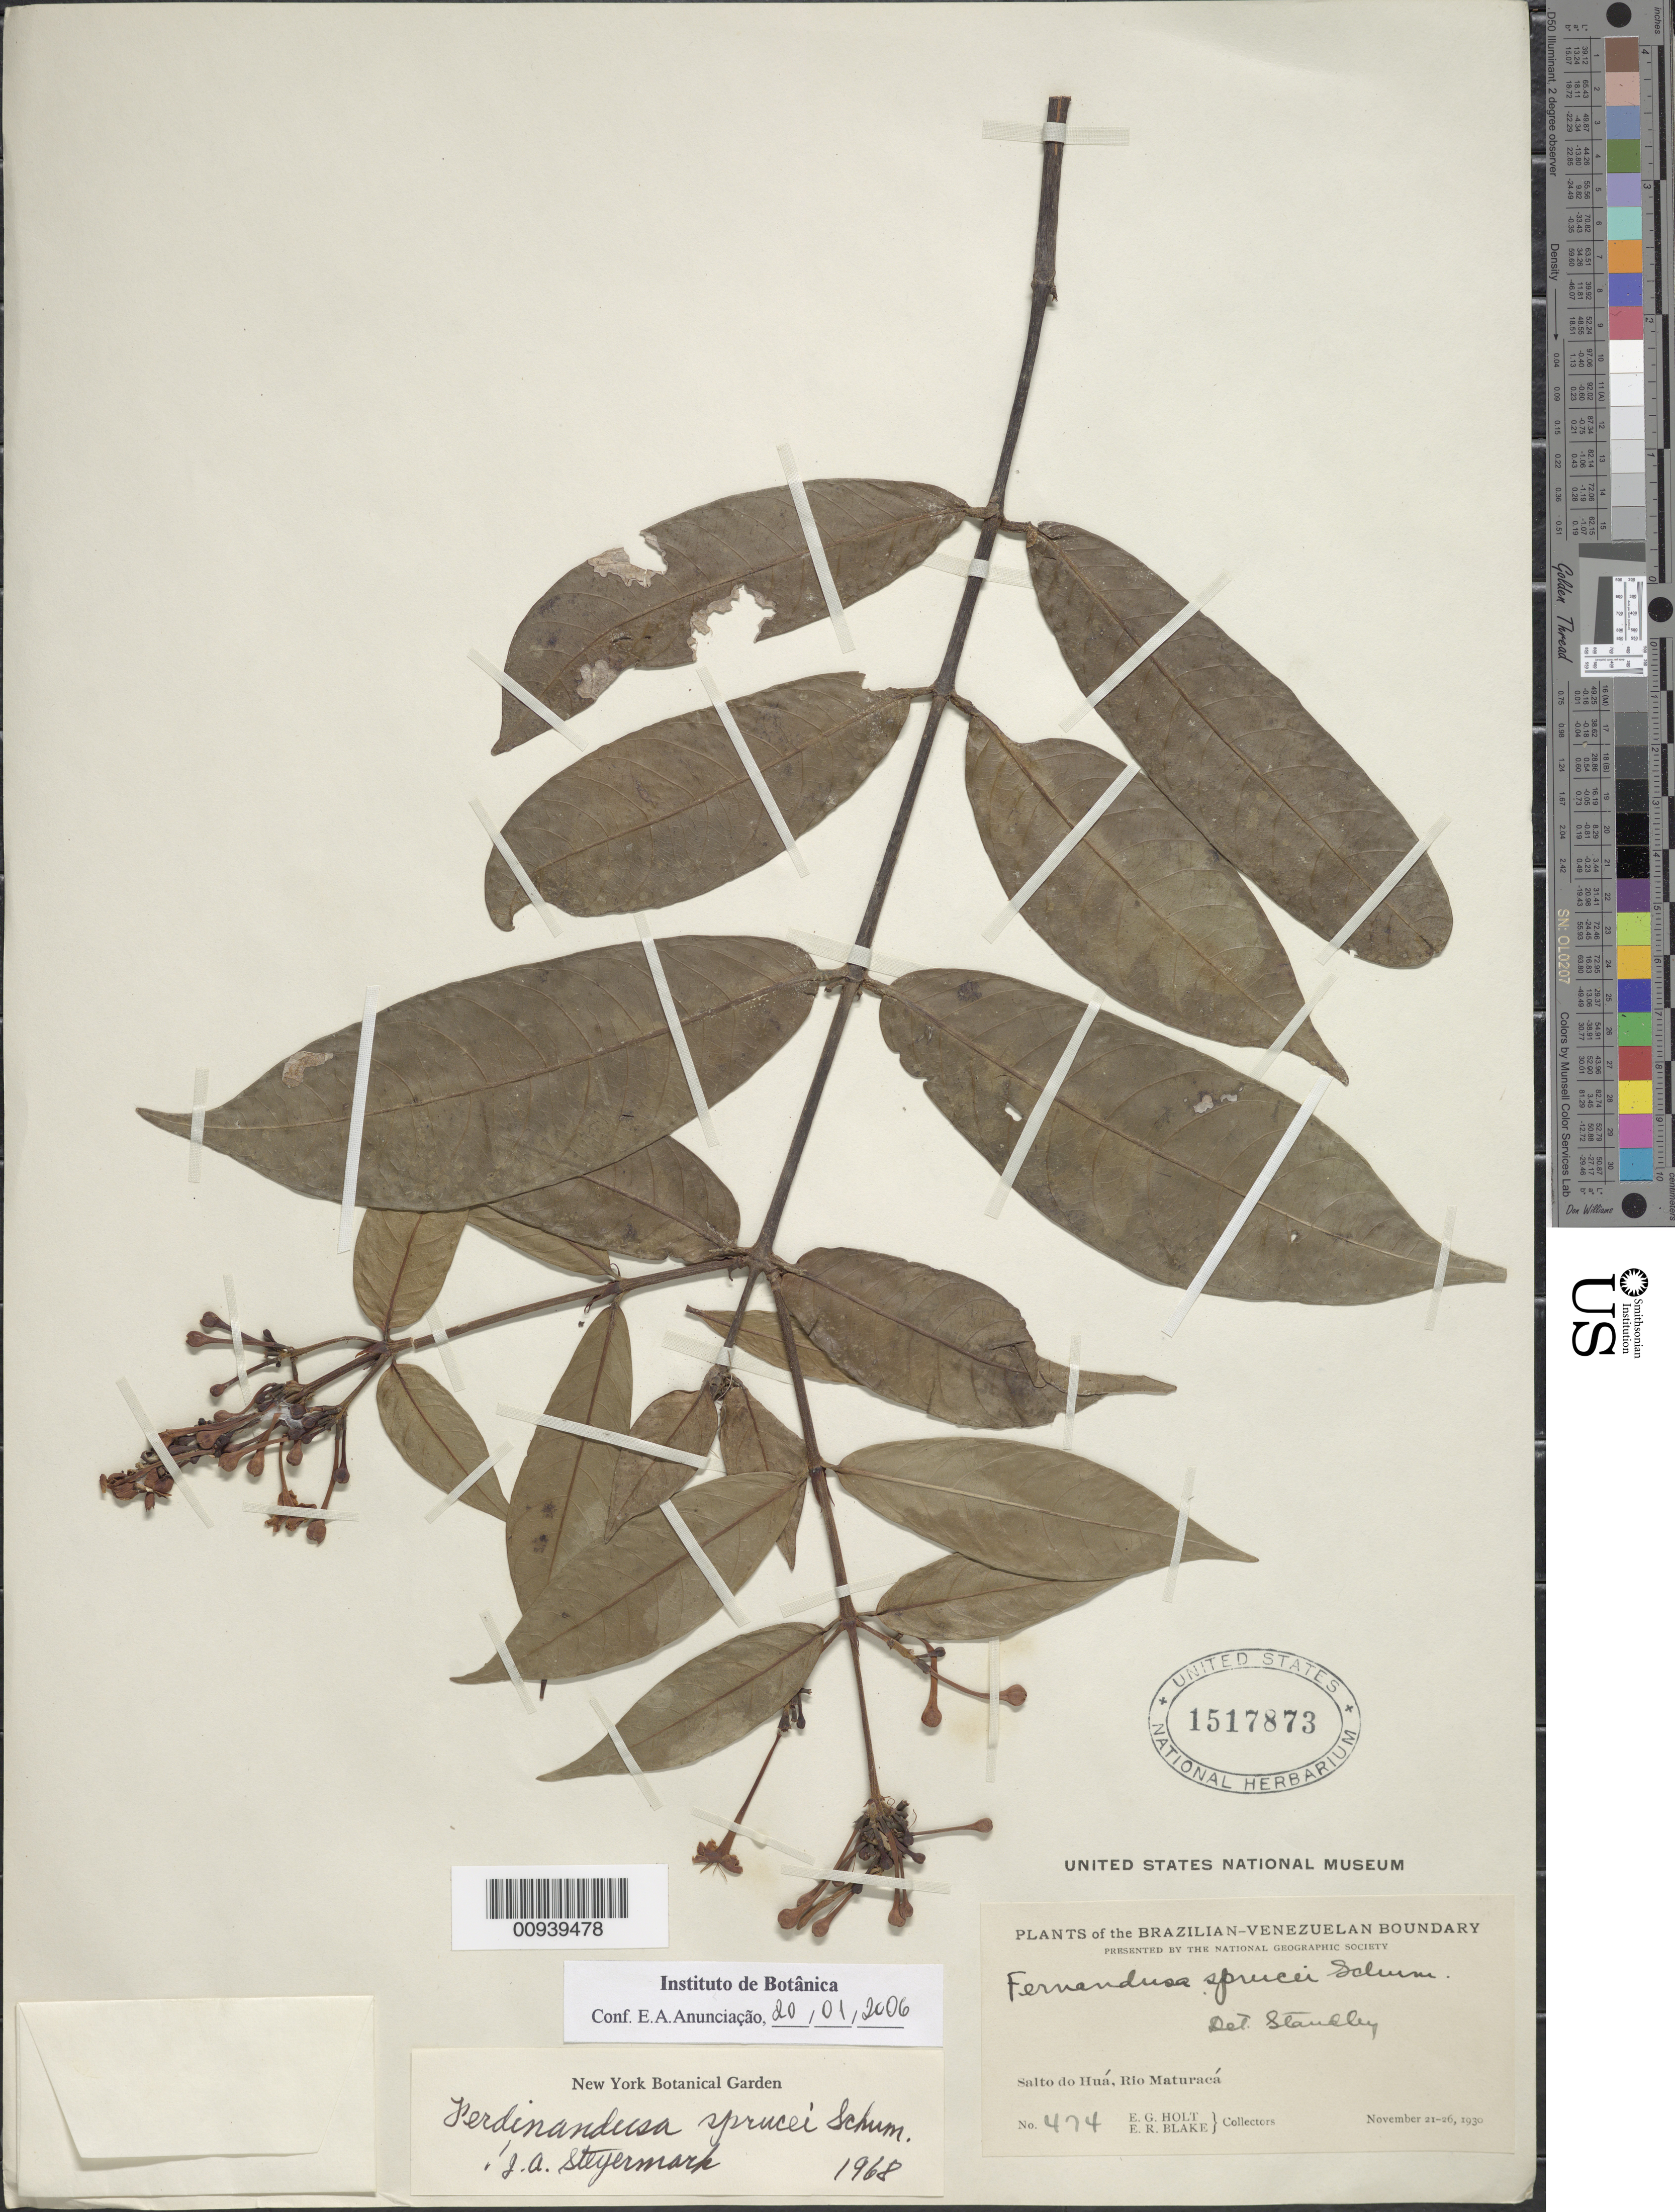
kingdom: Plantae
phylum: Tracheophyta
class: Magnoliopsida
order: Gentianales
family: Rubiaceae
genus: Ferdinandusa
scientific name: Ferdinandusa sprucei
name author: K. Schum.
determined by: Steyermark, Julian A., (VEN)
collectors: E. Holt & E. R. Blake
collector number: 474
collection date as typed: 21-Nov-30 to 26-Nov-30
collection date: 1930-11-21/1930-11-26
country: Venezuela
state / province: Amazonas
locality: Serra Imeri, western foothills, near Salto de Huá, near Brazillian boundary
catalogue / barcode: US 1517873